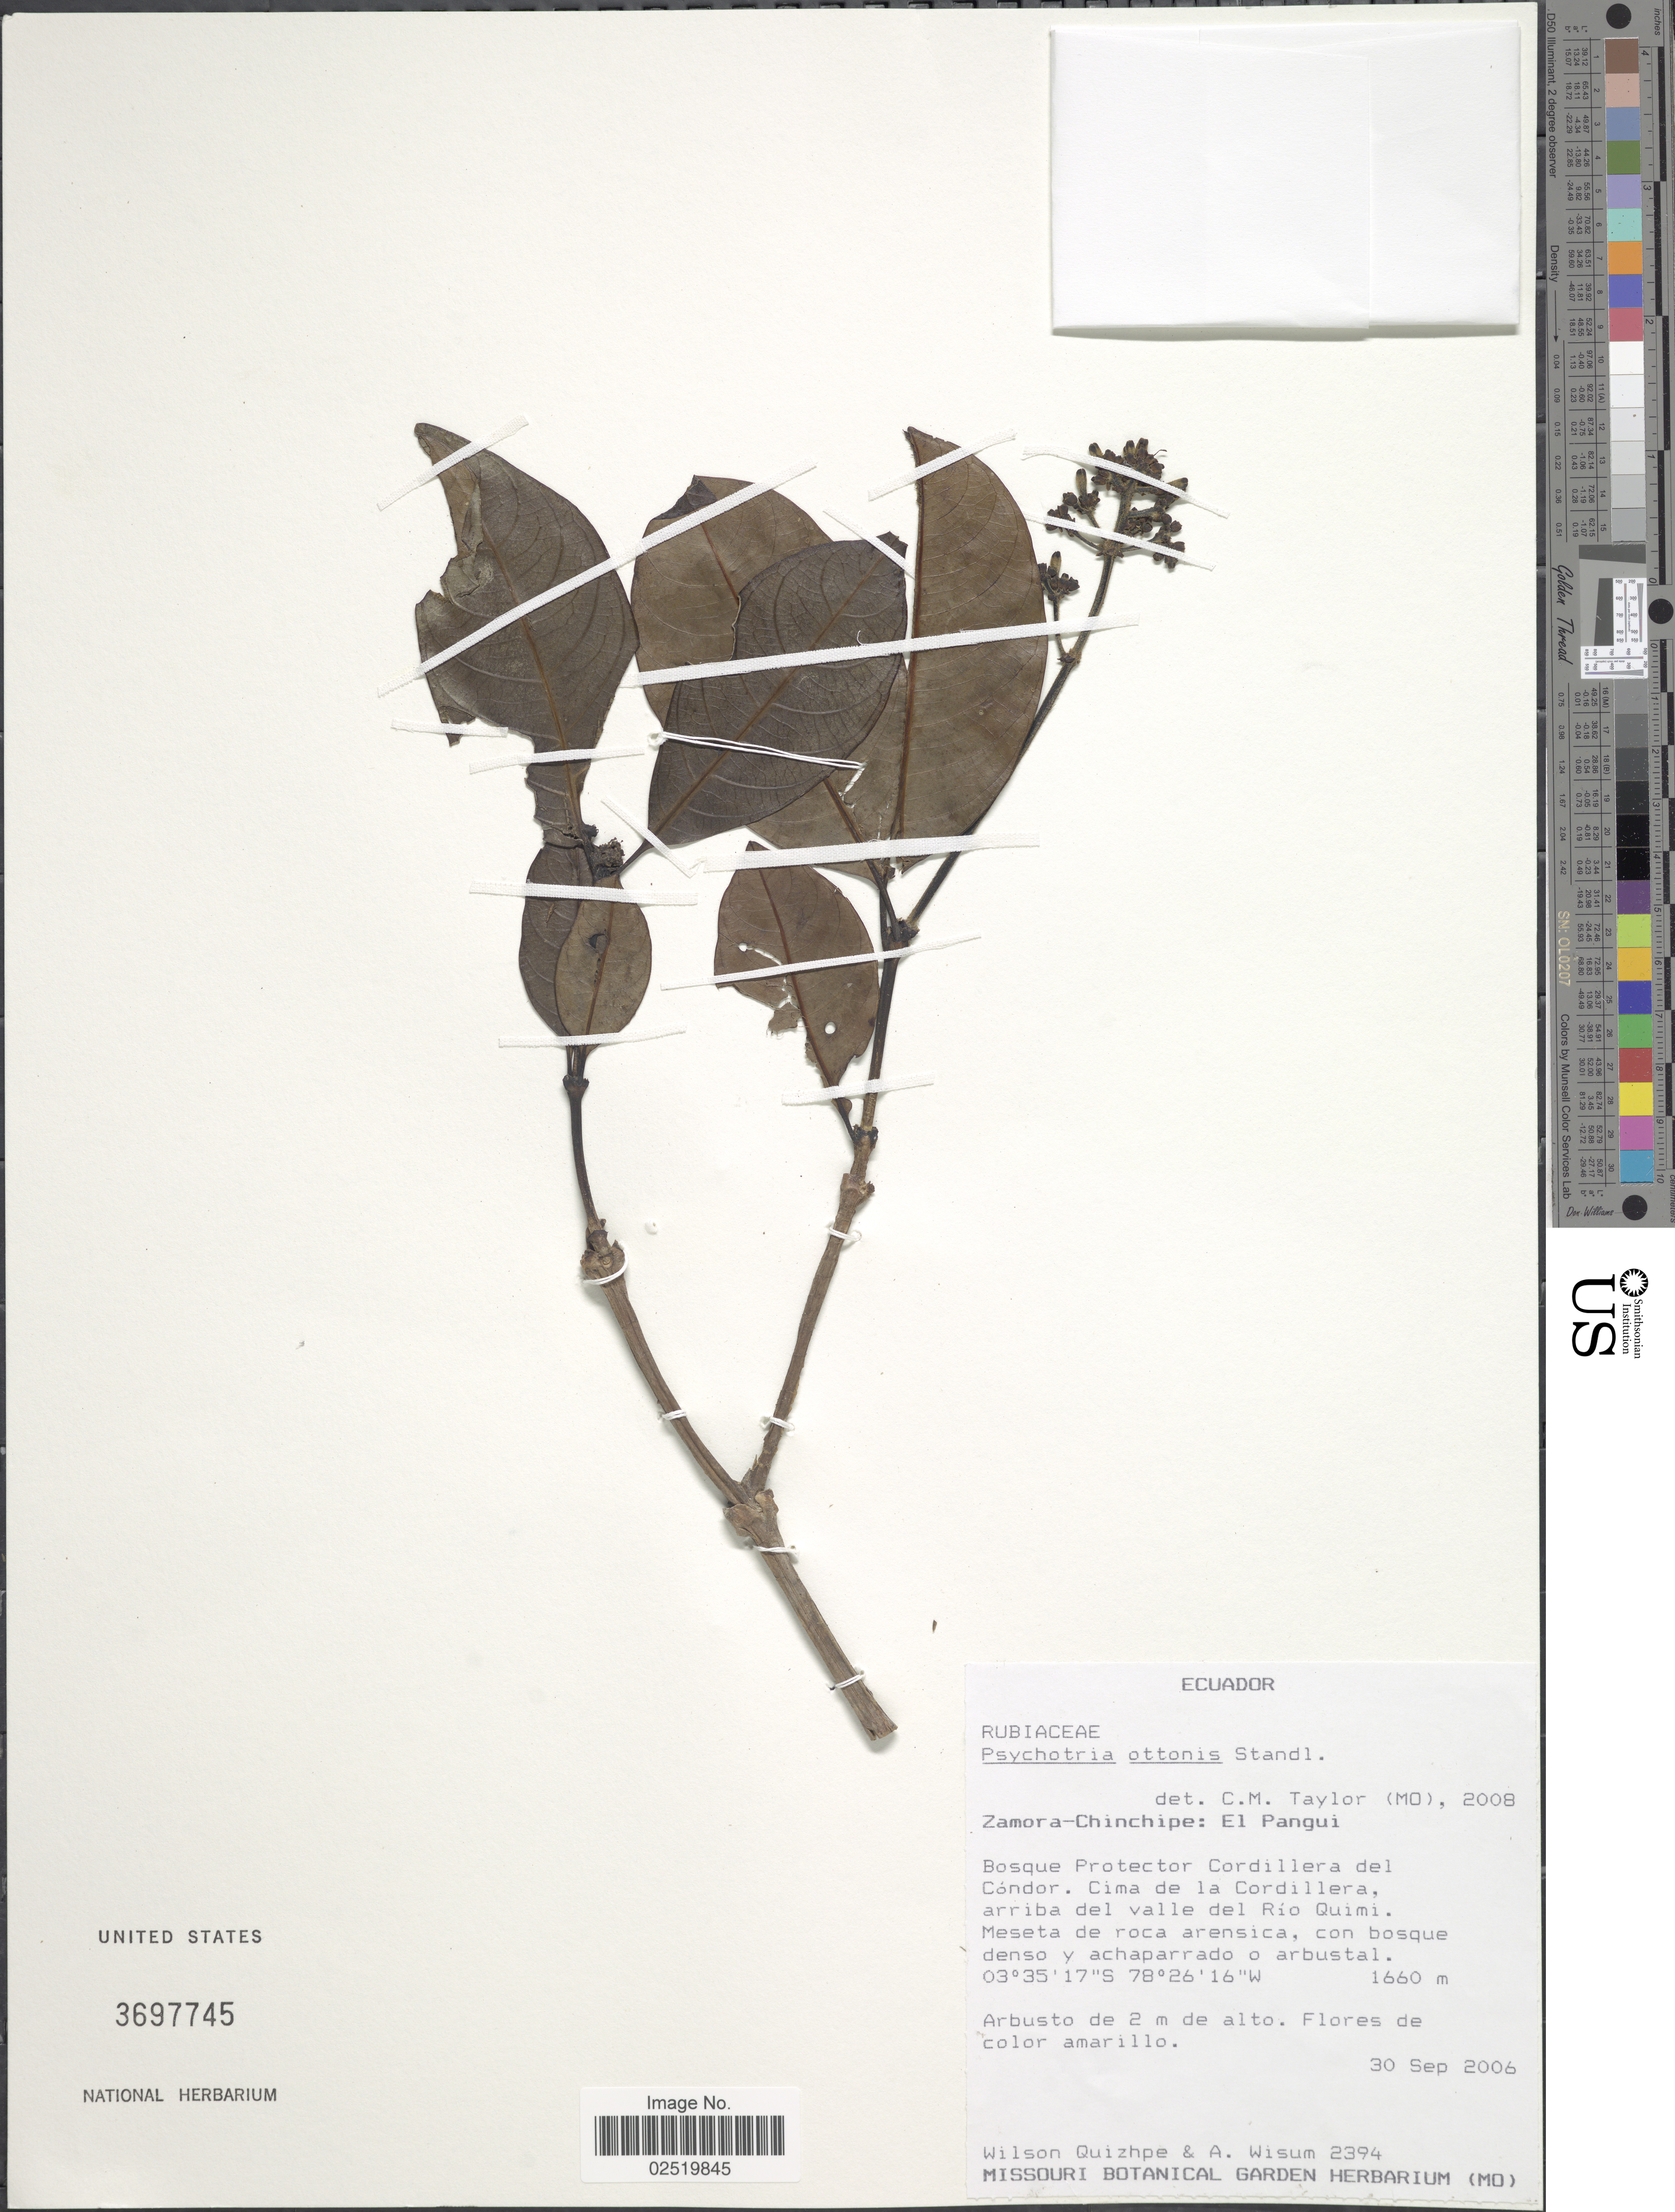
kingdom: Plantae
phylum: Tracheophyta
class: Magnoliopsida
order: Gentianales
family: Rubiaceae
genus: Psychotria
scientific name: Psychotria ottonis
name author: Standl.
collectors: W. Quizhpe & A. Wisum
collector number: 2394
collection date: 2006-09-30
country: Ecuador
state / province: Zamora-Chinchipe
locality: El Pangui. Bosque Protector Cordillera del Condor. Cima de la Cordillera arriba del valle del Rio Quimi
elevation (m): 1660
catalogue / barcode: US 3697745